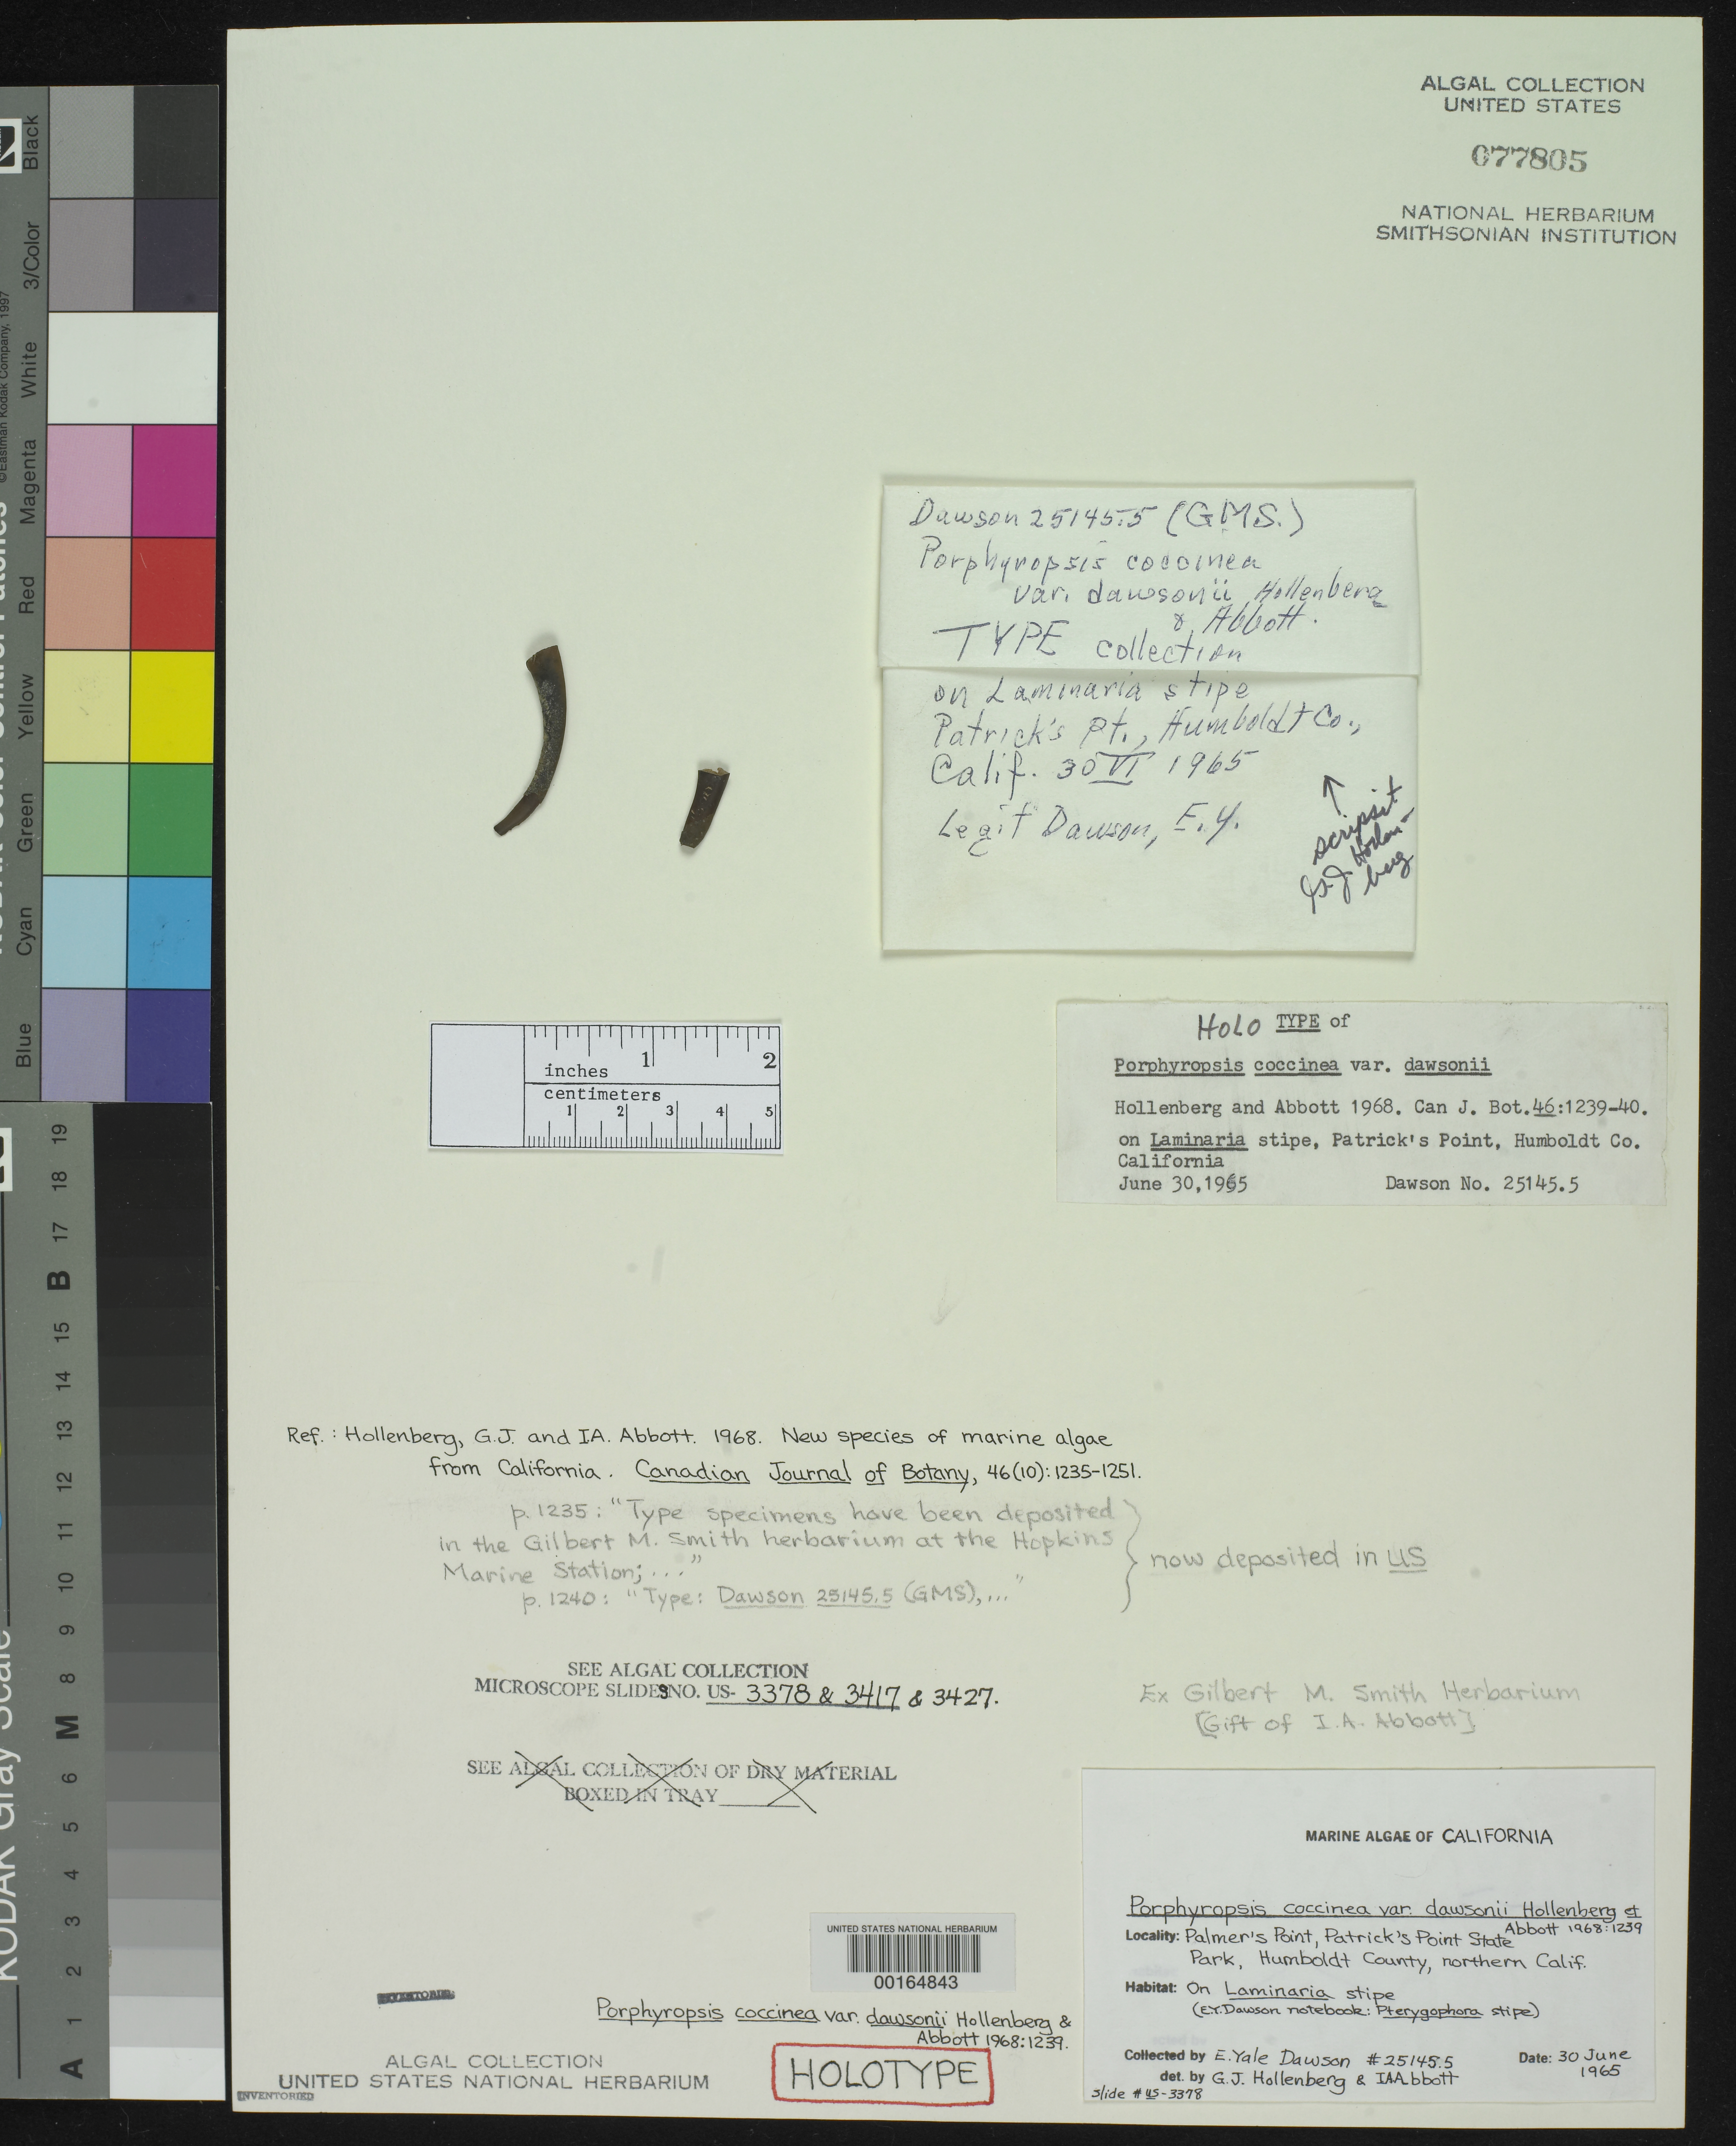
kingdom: Plantae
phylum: Rhodophyta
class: Compsopogonophyceae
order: Erythropeltidales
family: Erythrotrichiaceae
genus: Porphyropsis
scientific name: Porphyropsis coccinea var. dawsonii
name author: Hollenb. & I.A. Abbott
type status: Holotype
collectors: E. Y. Dawson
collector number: EYD 25145.5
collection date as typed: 30 Jun 1965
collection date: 1965-06-30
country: United States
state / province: California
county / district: Humboldt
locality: Palmer's Point, Patrick's Point State Park.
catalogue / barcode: US 77805